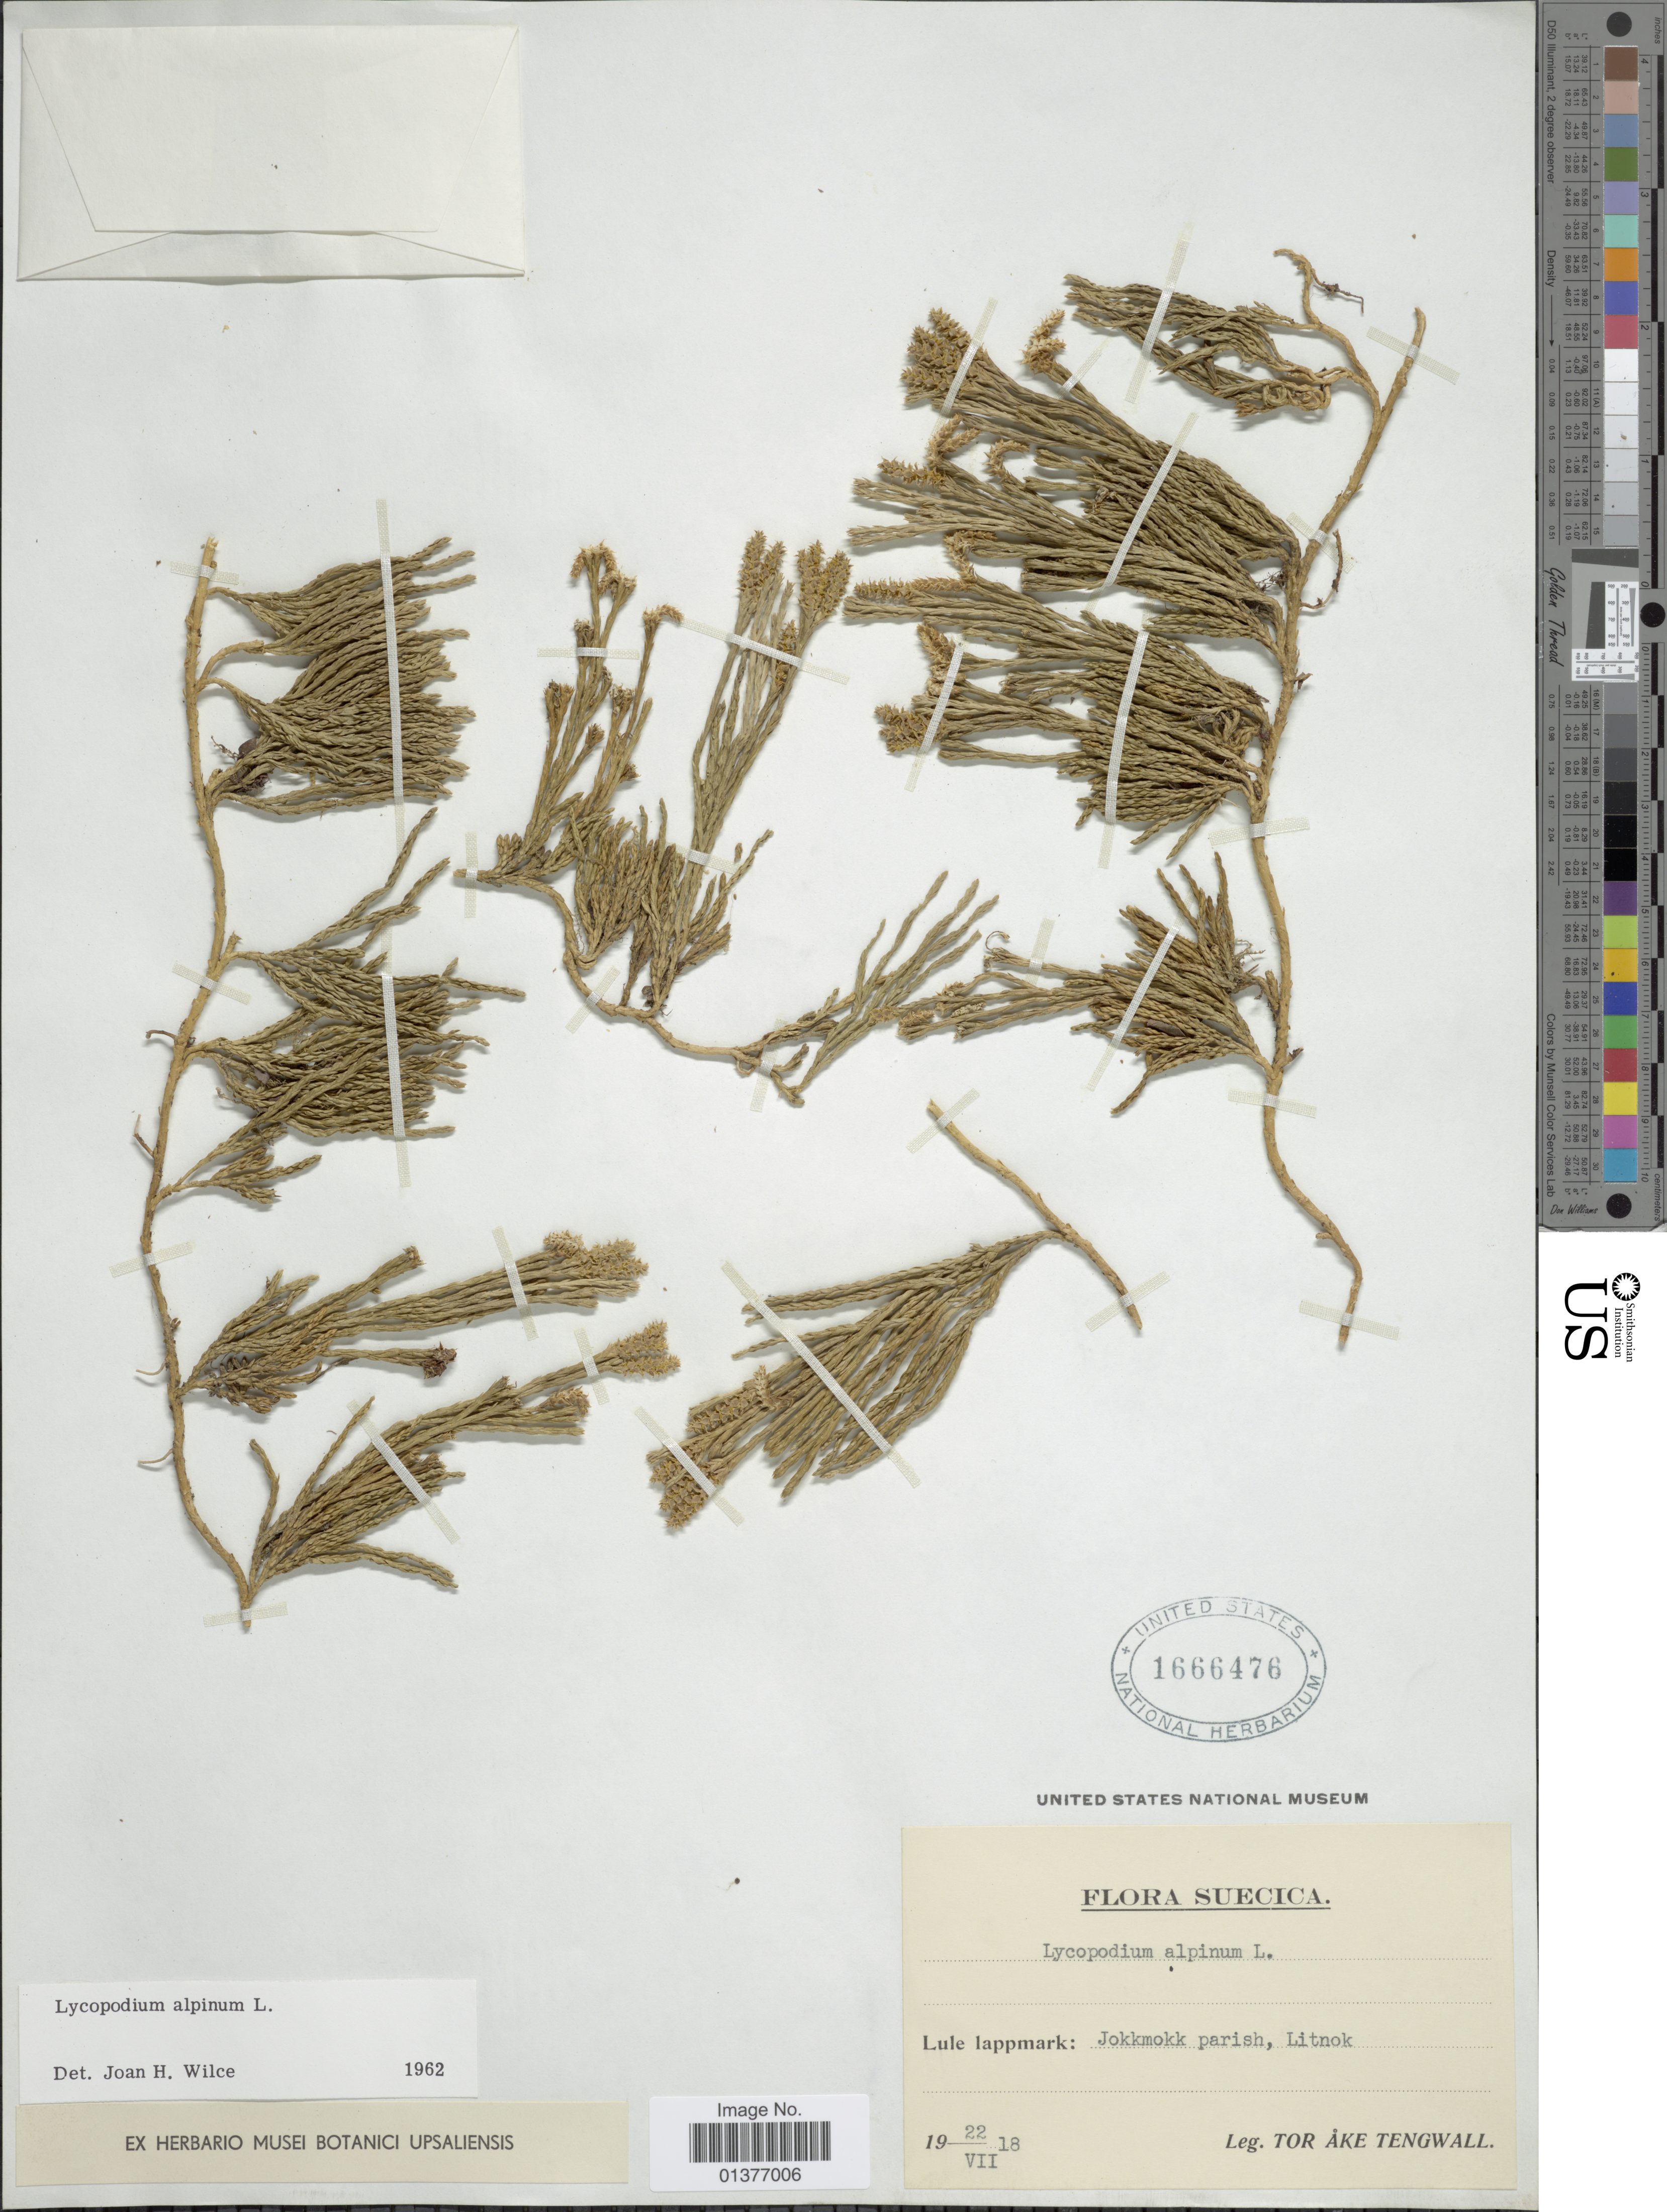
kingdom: Plantae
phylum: Tracheophyta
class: Lycopodiopsida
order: Lycopodiales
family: Lycopodiaceae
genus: Diphasiastrum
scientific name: Diphasiastrum alpinum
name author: (L.) Holub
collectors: T. Tengwall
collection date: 1918-07-22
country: Sweden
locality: Lule Lappmark: Jokkmokk parish, Litnok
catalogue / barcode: US 1666476